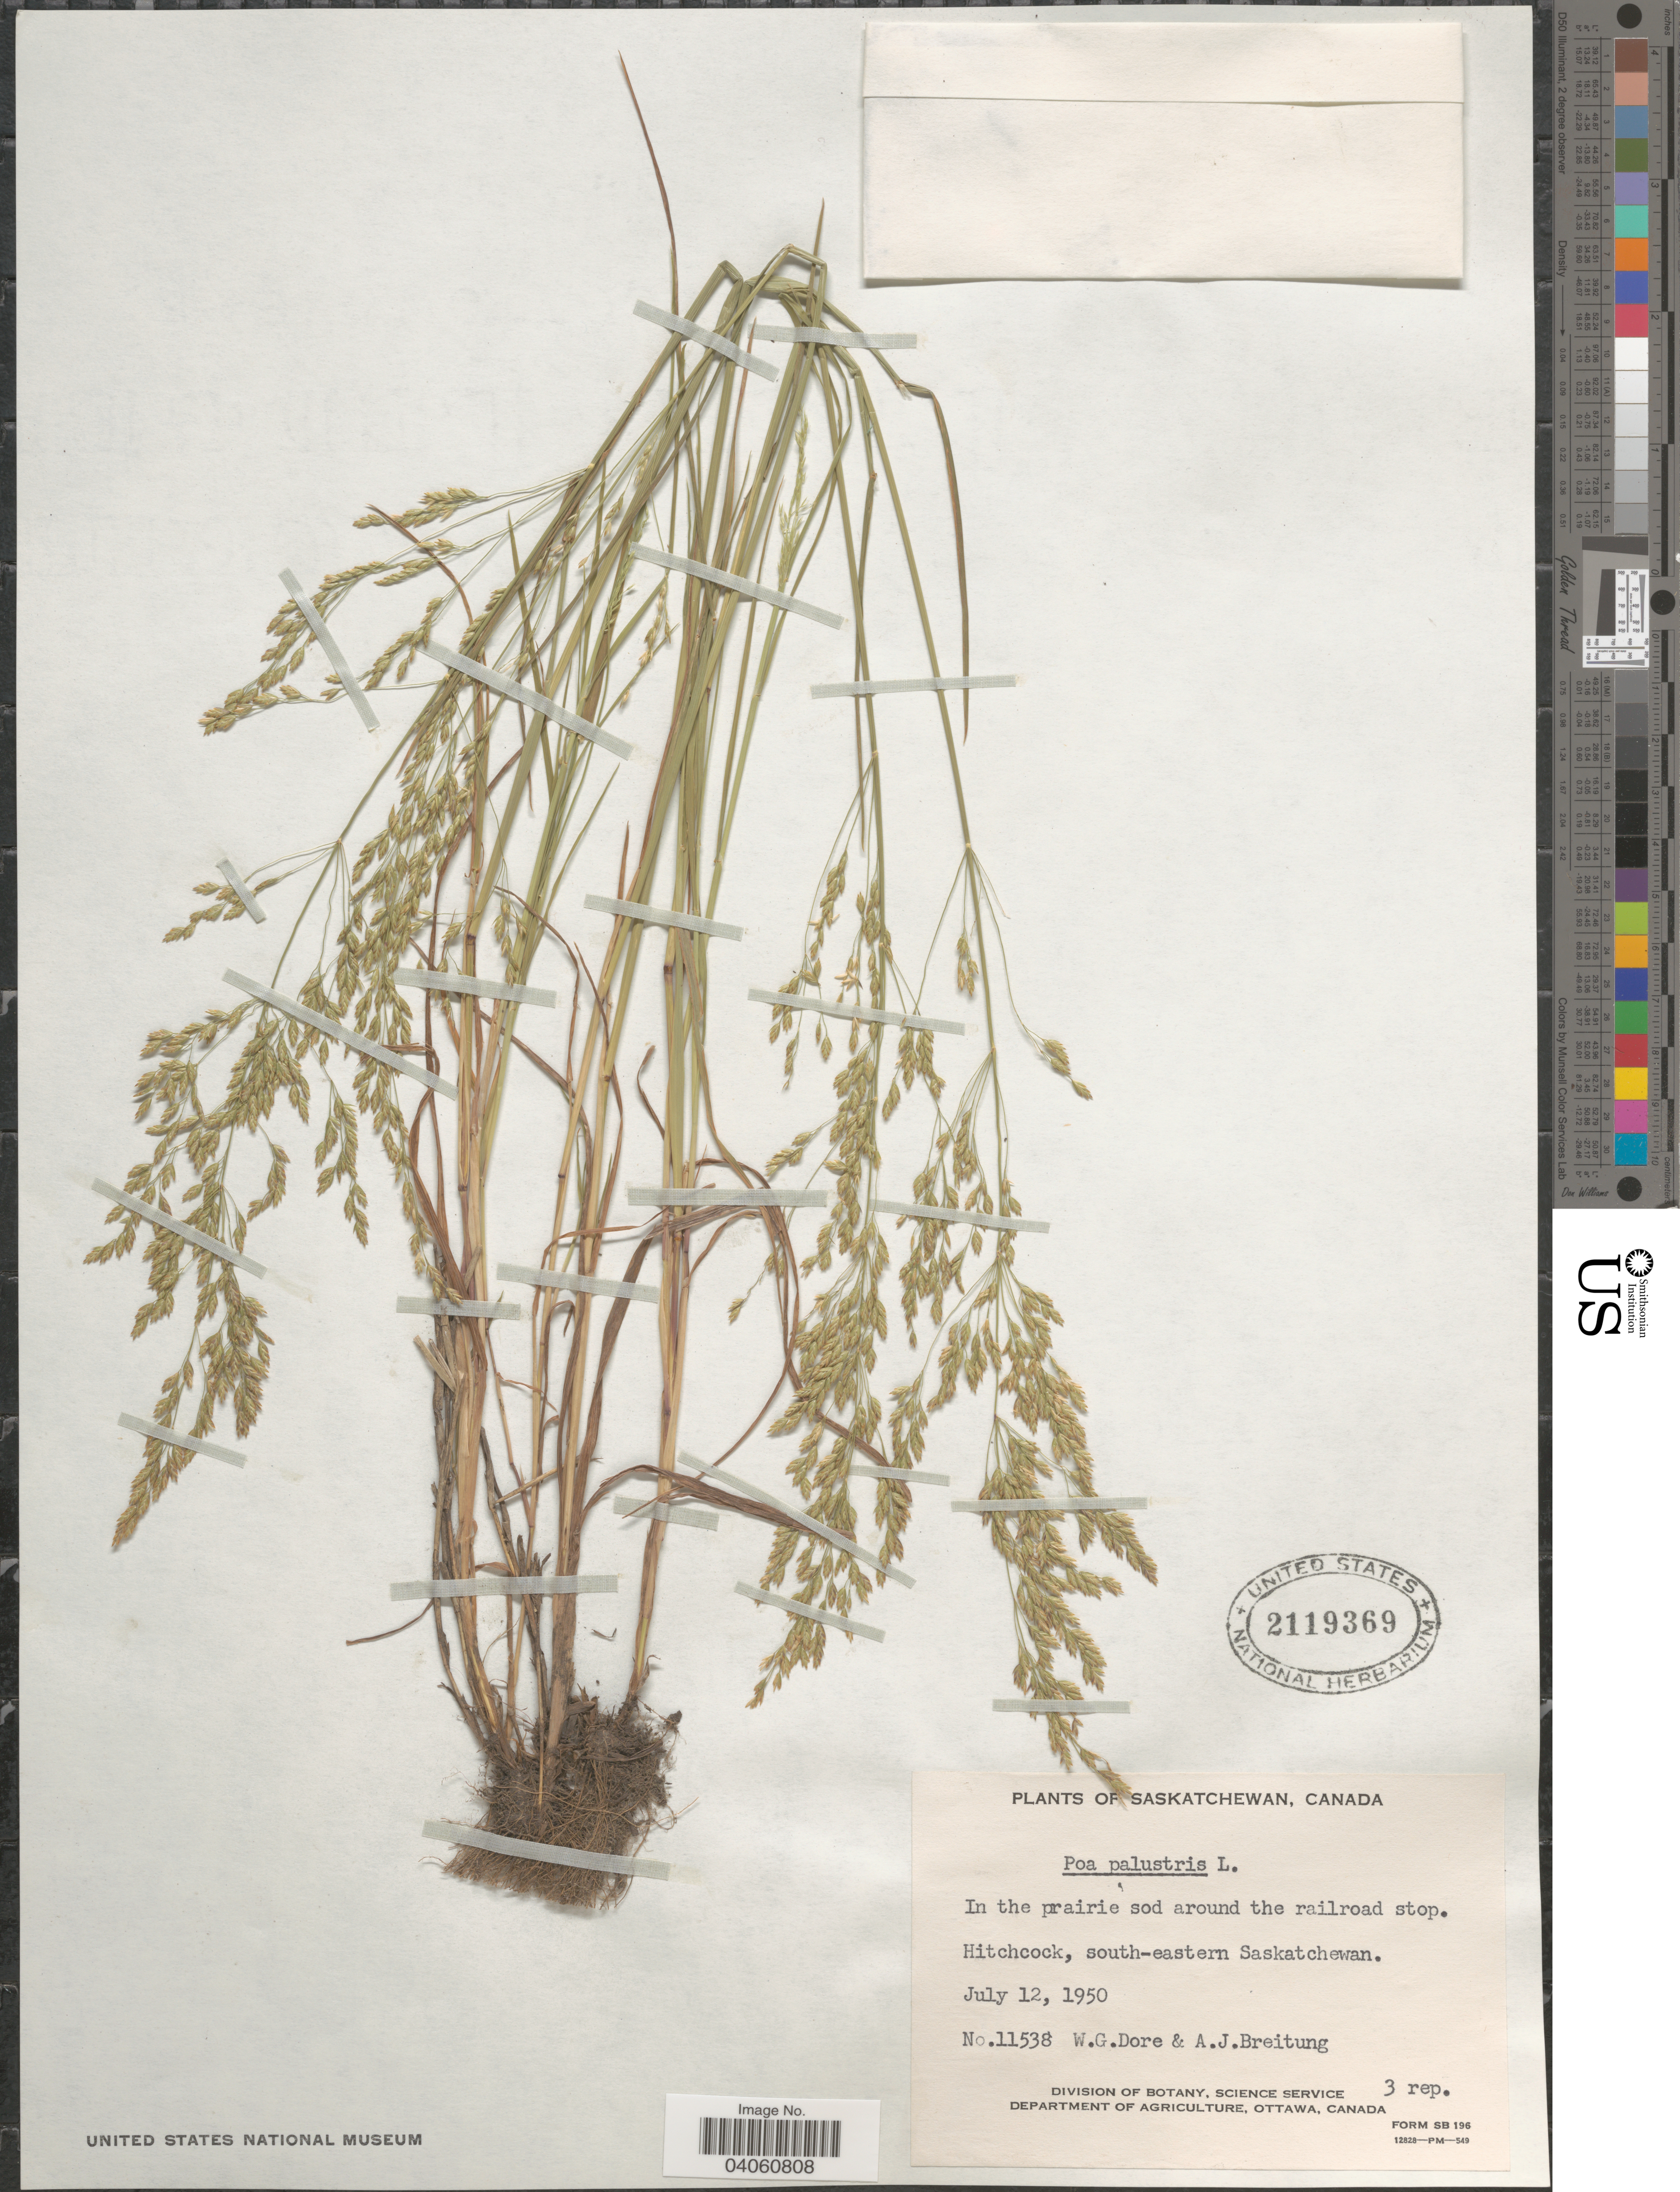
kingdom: Plantae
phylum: Tracheophyta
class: Liliopsida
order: Poales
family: Poaceae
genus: Poa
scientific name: Poa palustris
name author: L.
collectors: W. Dore & A. Breitung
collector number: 11538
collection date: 1950-07-12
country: Canada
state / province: Saskatchewan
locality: Hitchcock, south-eastern Saskatchewan.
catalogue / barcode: US 2119369